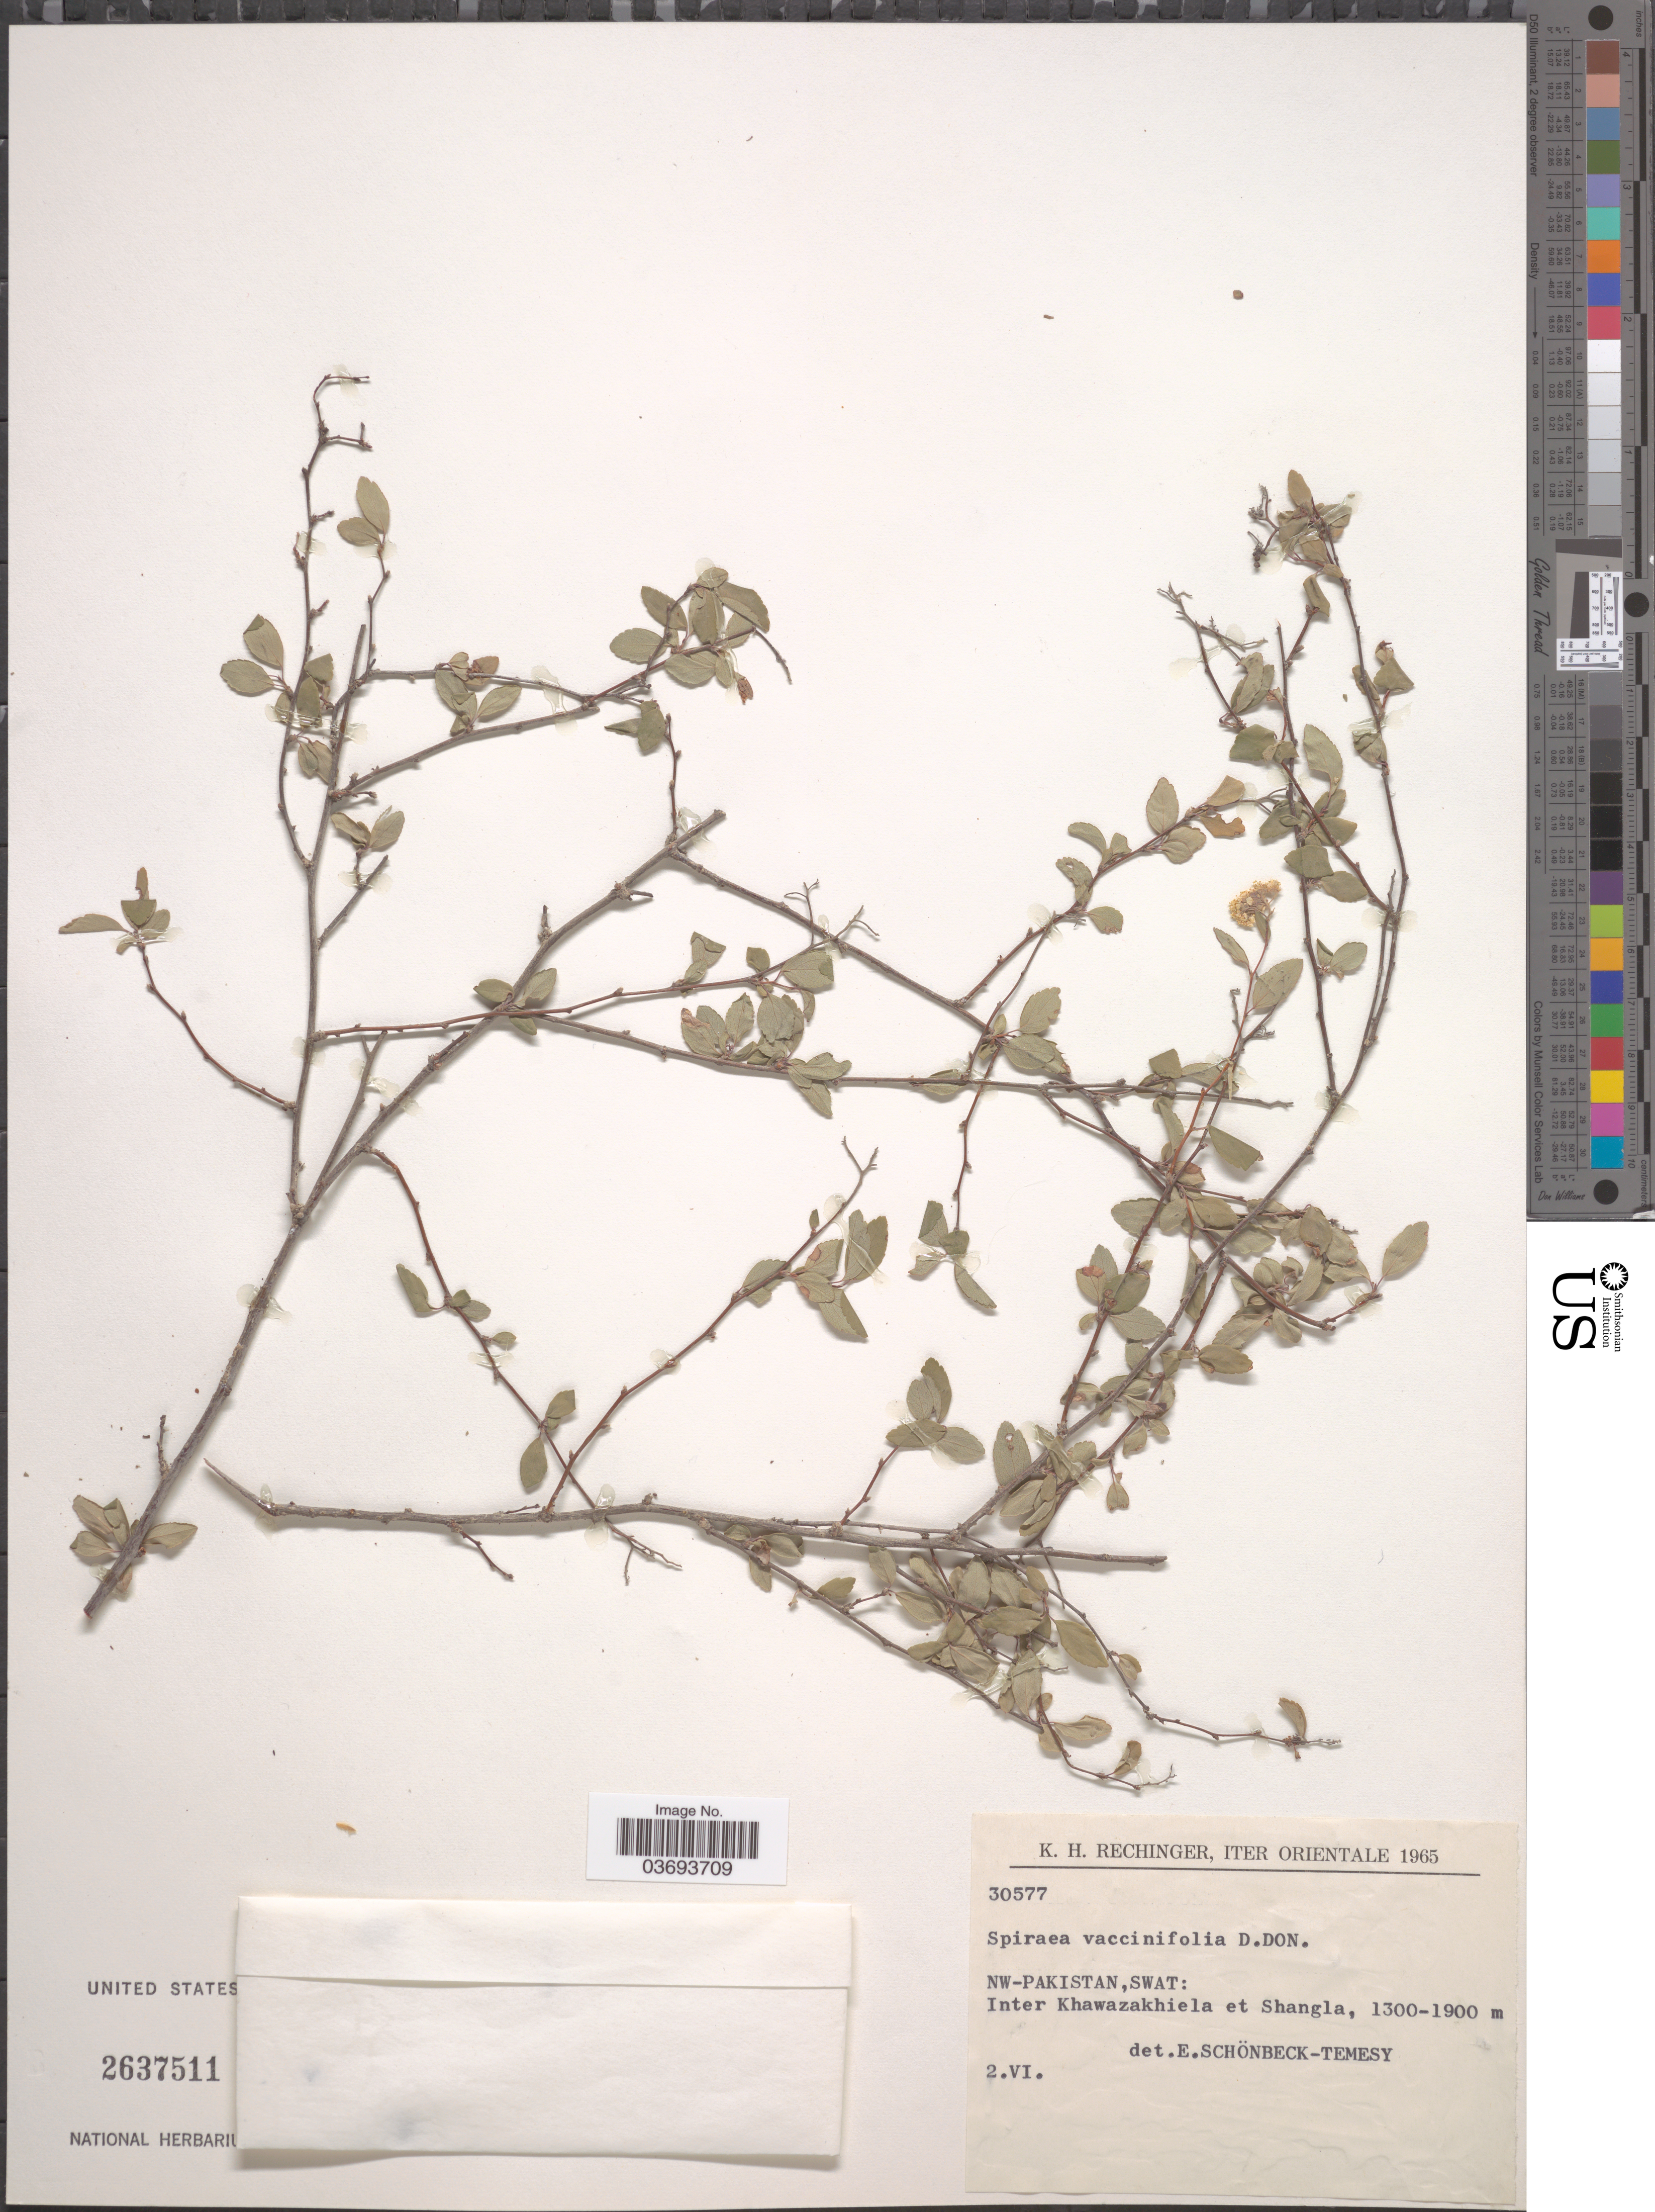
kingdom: Plantae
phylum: Tracheophyta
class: Magnoliopsida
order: Rosales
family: Rosaceae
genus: Spiraea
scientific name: Spiraea vaccinifolia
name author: D. Don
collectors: K. H. Rechinger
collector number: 30577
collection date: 1965-06-02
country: Pakistan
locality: Iter Orientale. NW- Pakistan, Swat: Inter Khawazakhiela et Shangla.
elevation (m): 1300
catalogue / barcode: US 2637511